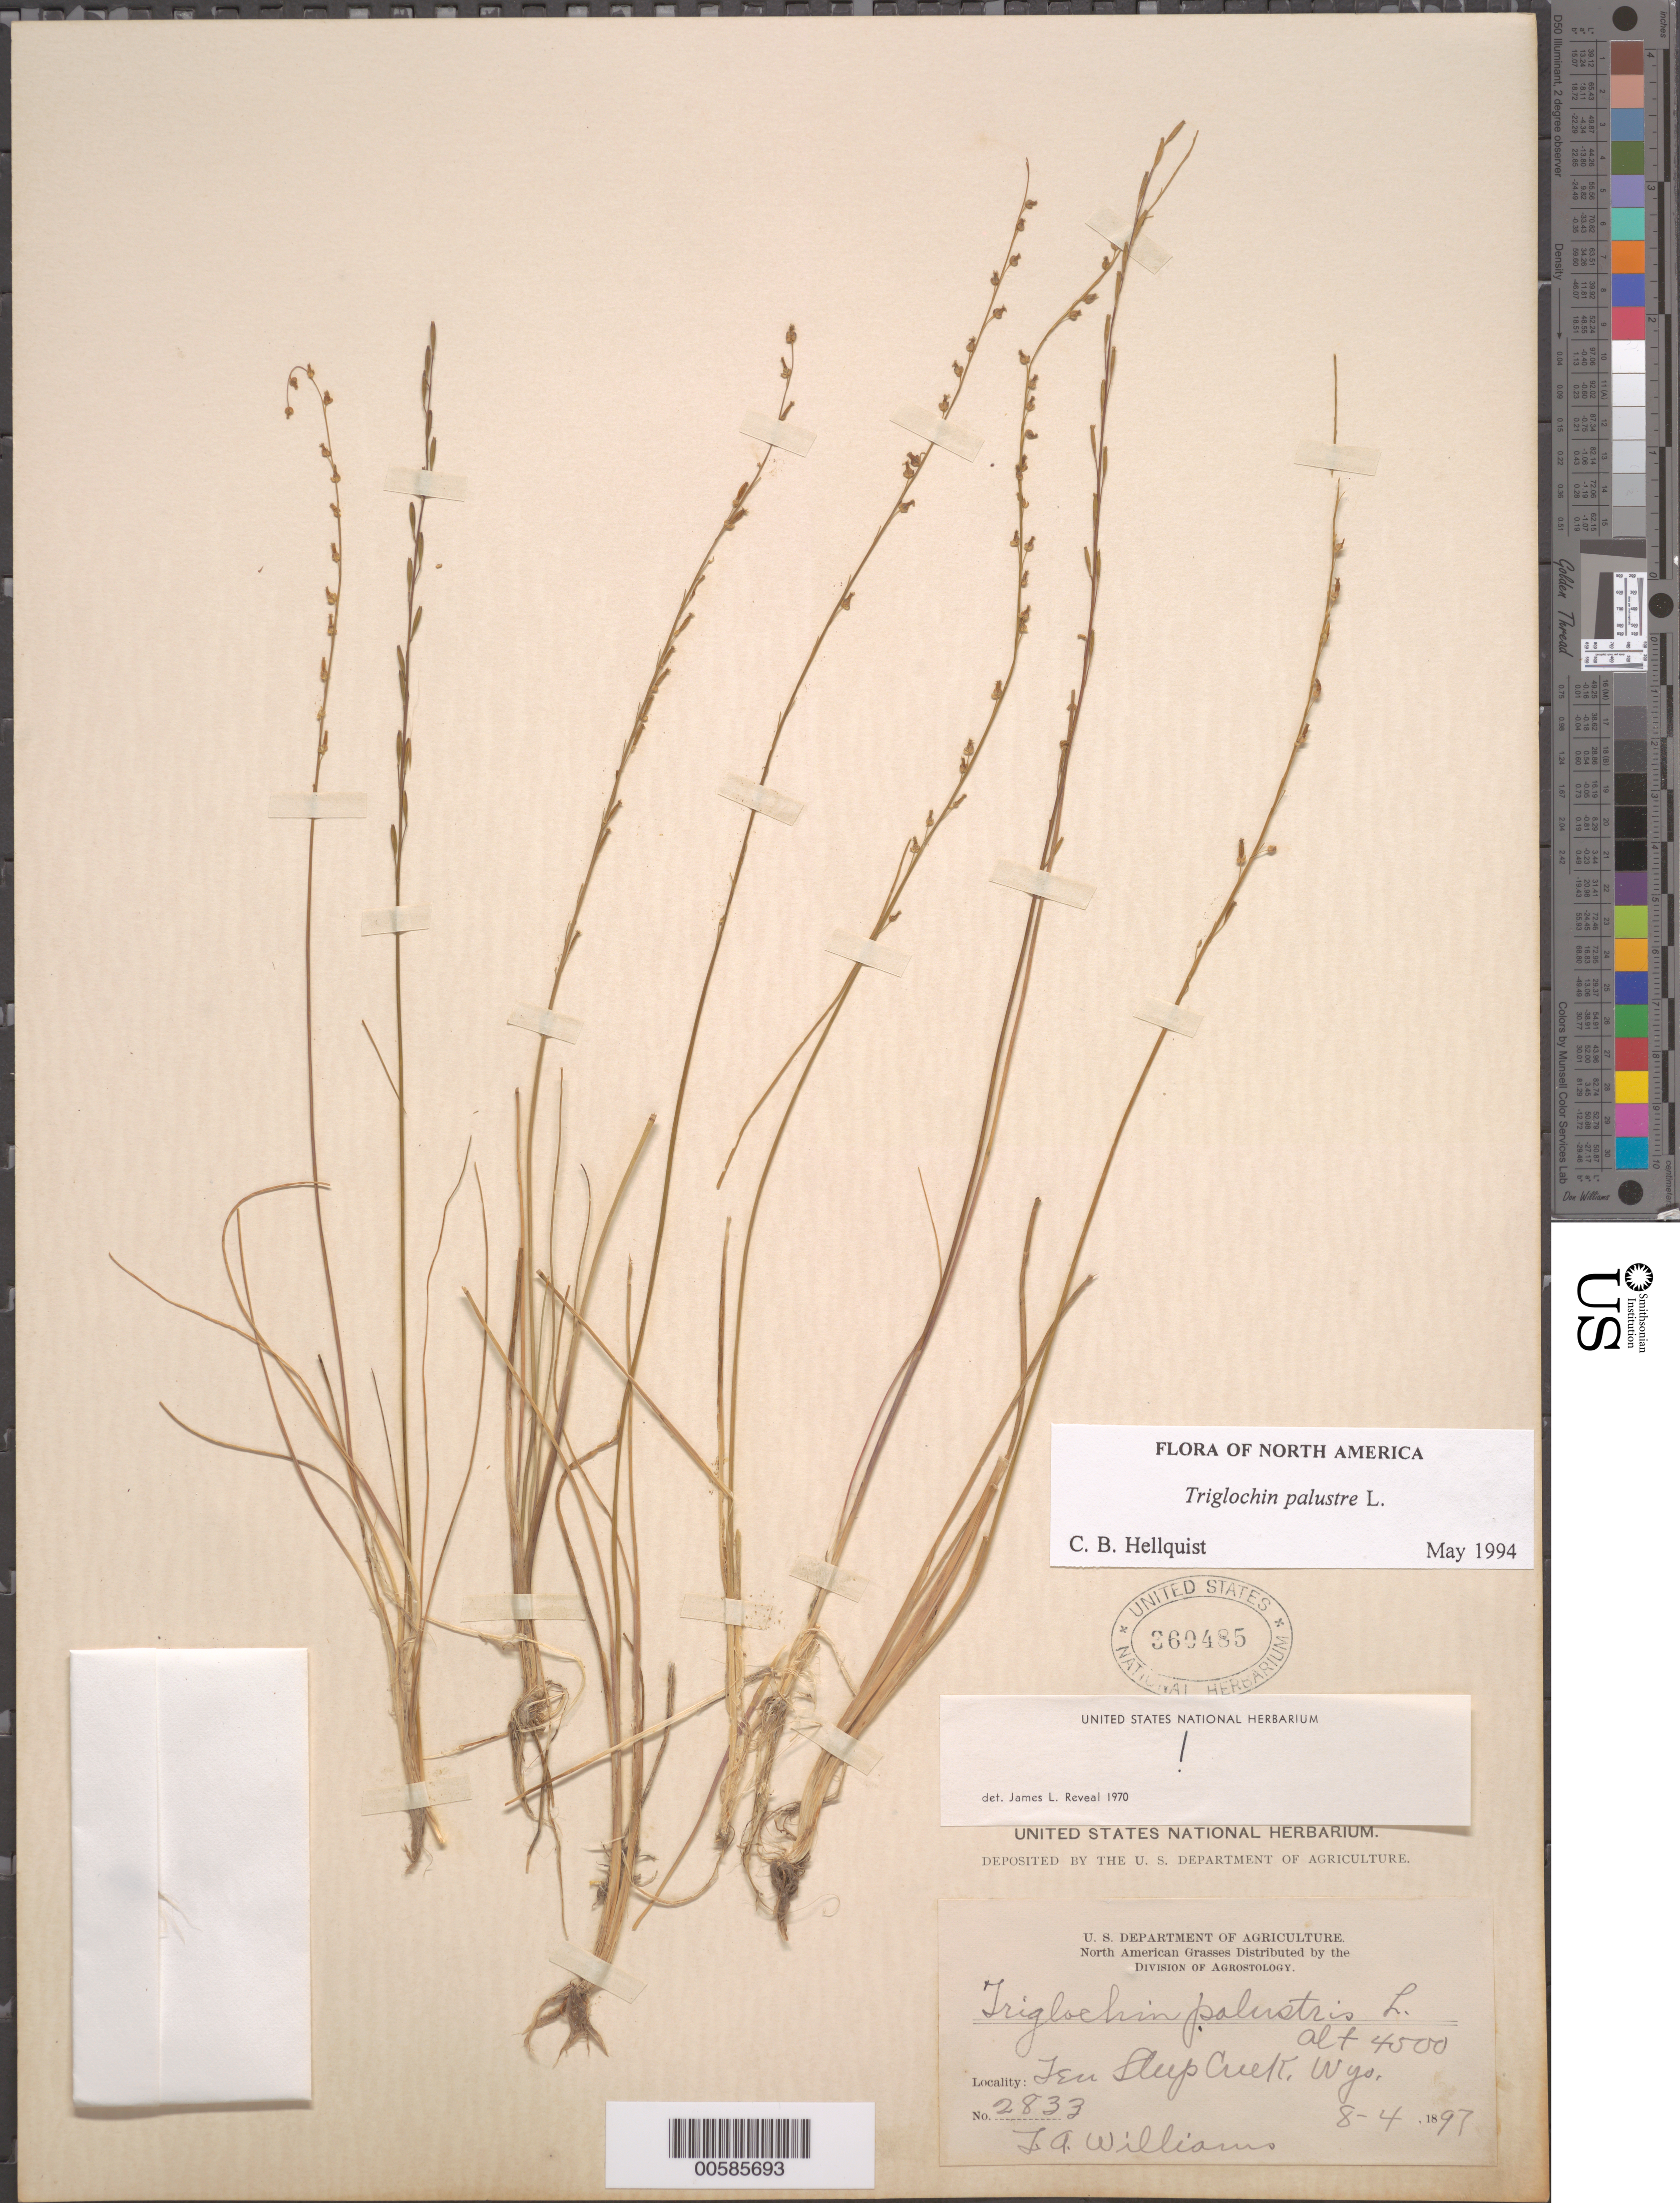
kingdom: Plantae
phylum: Tracheophyta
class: Liliopsida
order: Alismatales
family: Juncaginaceae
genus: Triglochin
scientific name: Triglochin palustris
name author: L.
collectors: T. A. Williams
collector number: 2833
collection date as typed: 08 Apr 1897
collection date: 1897-04-08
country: United States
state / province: Wyoming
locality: Ten Steep Creek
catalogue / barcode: US 368485